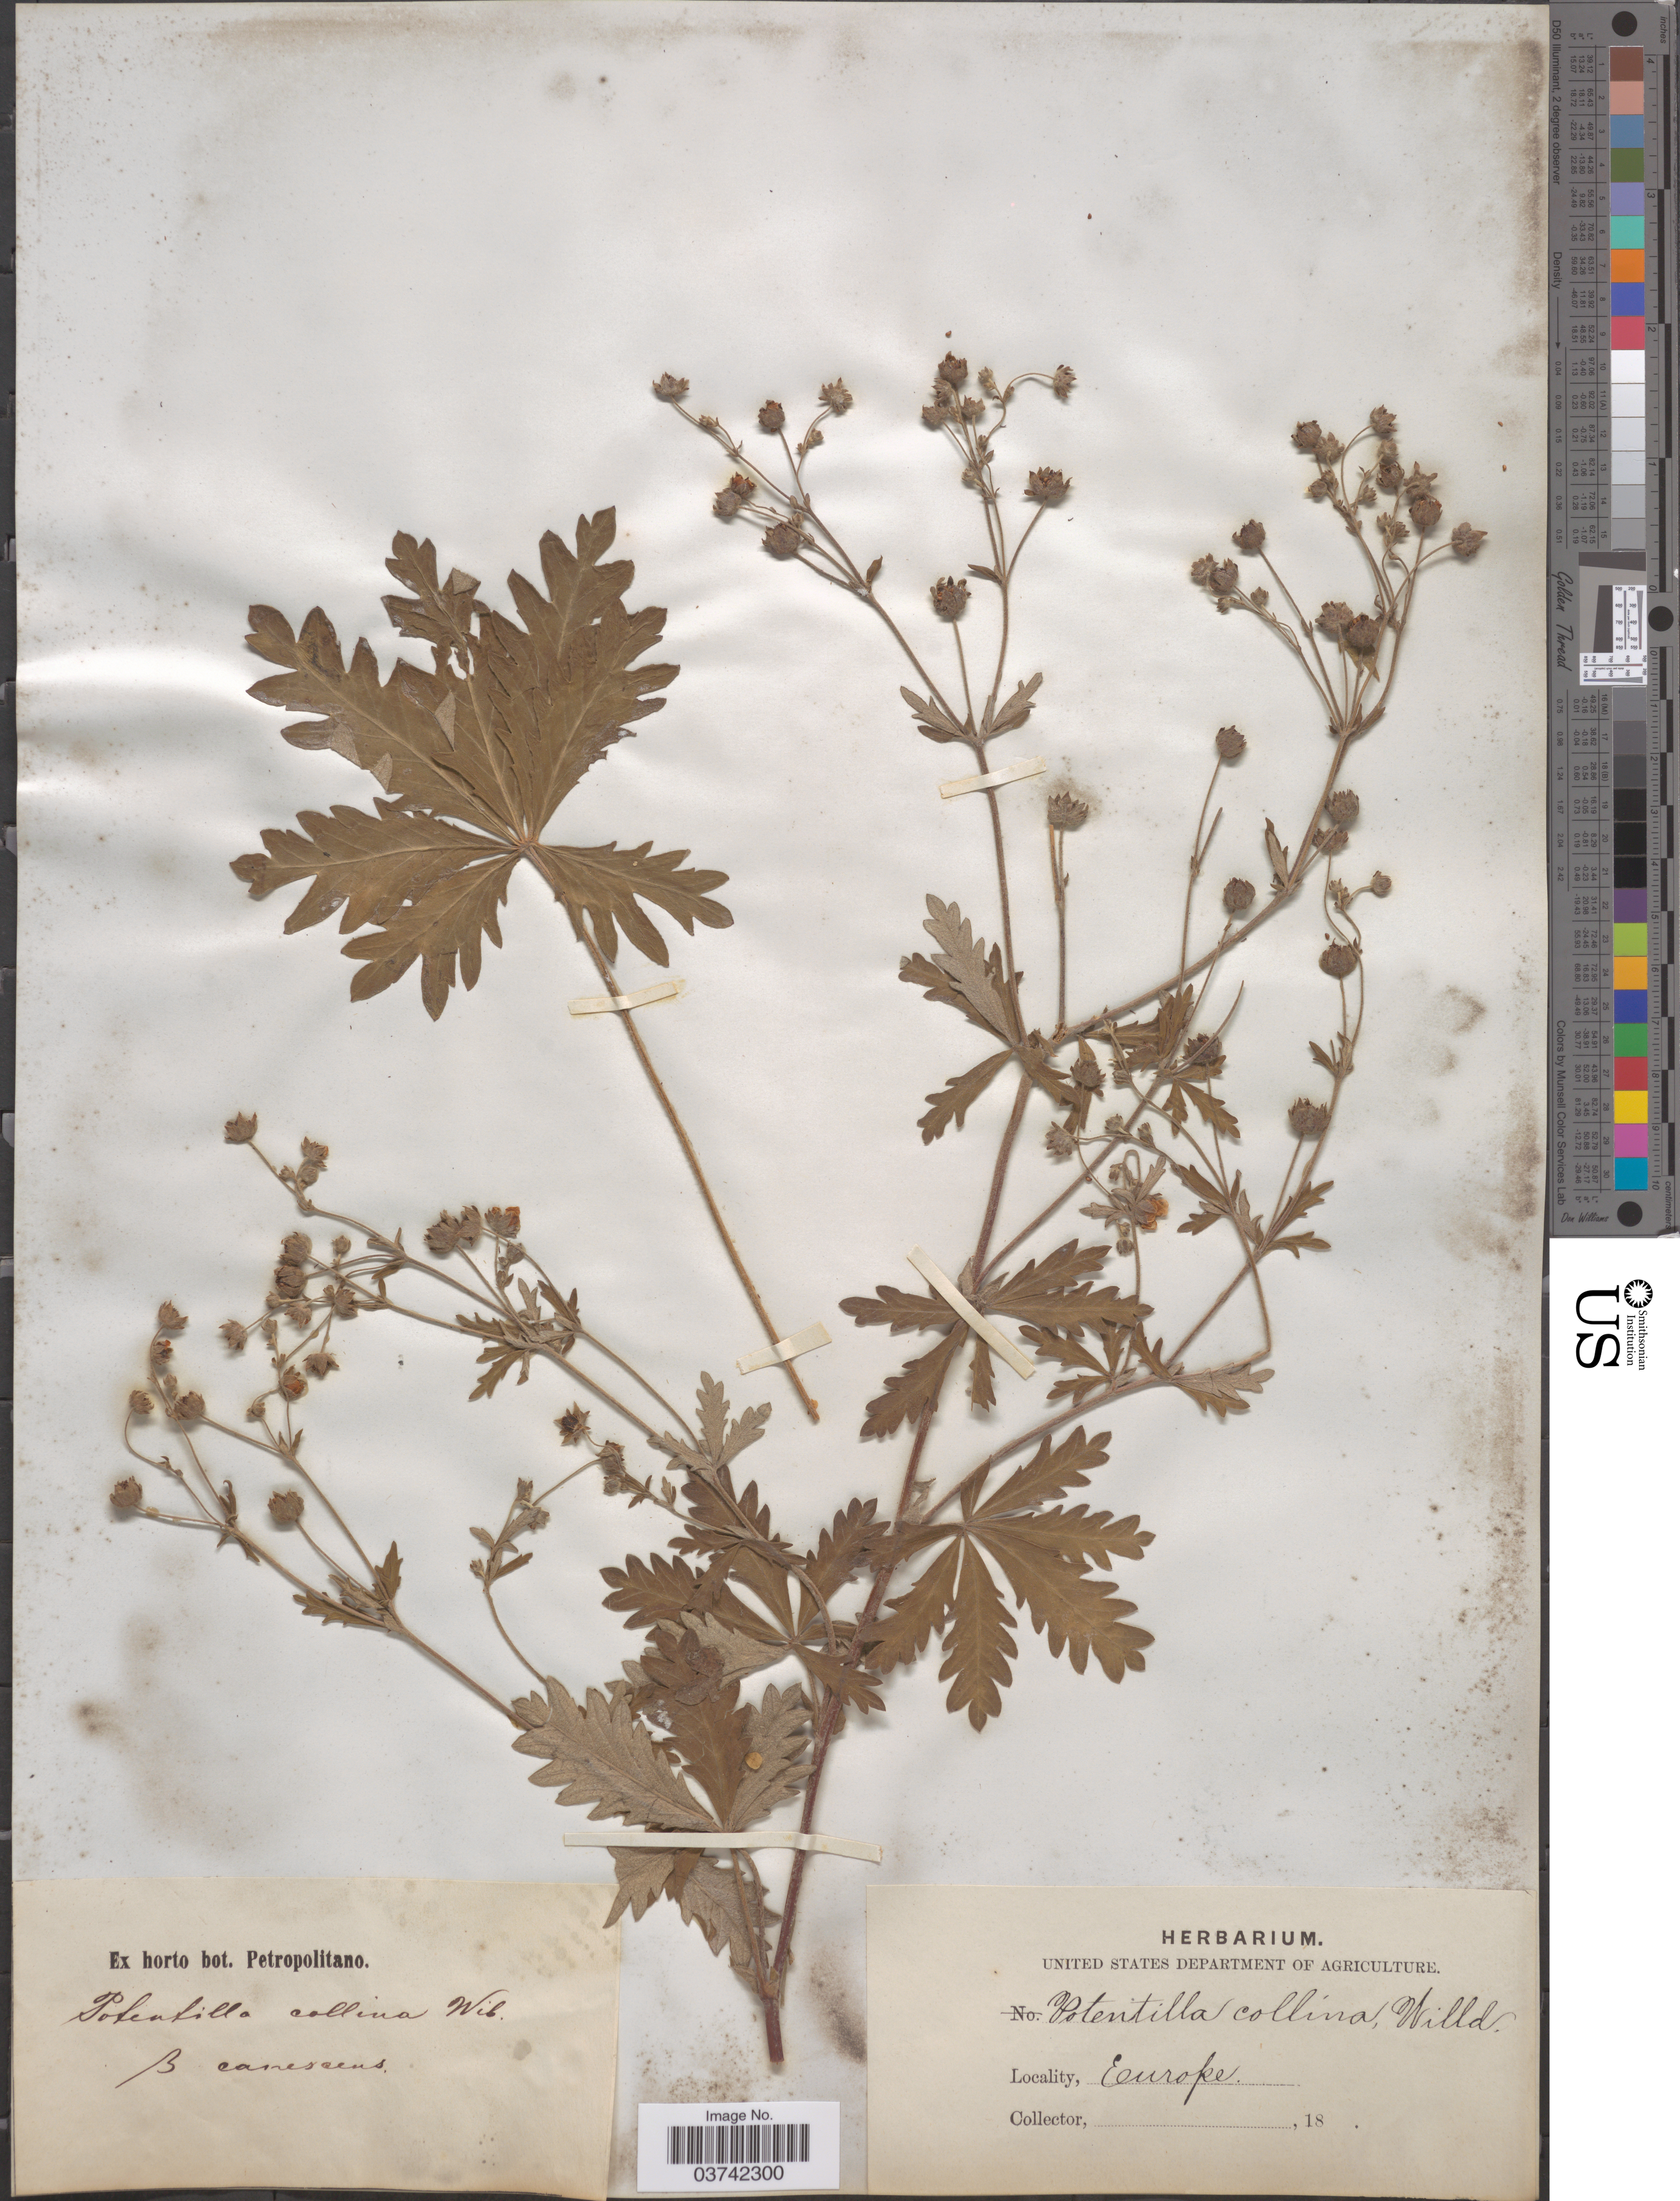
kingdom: Plantae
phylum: Tracheophyta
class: Magnoliopsida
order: Rosales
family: Rosaceae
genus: Potentilla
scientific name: Potentilla collina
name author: Wibel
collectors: ex Horto Bot. Petropolitano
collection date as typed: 18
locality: Europe.